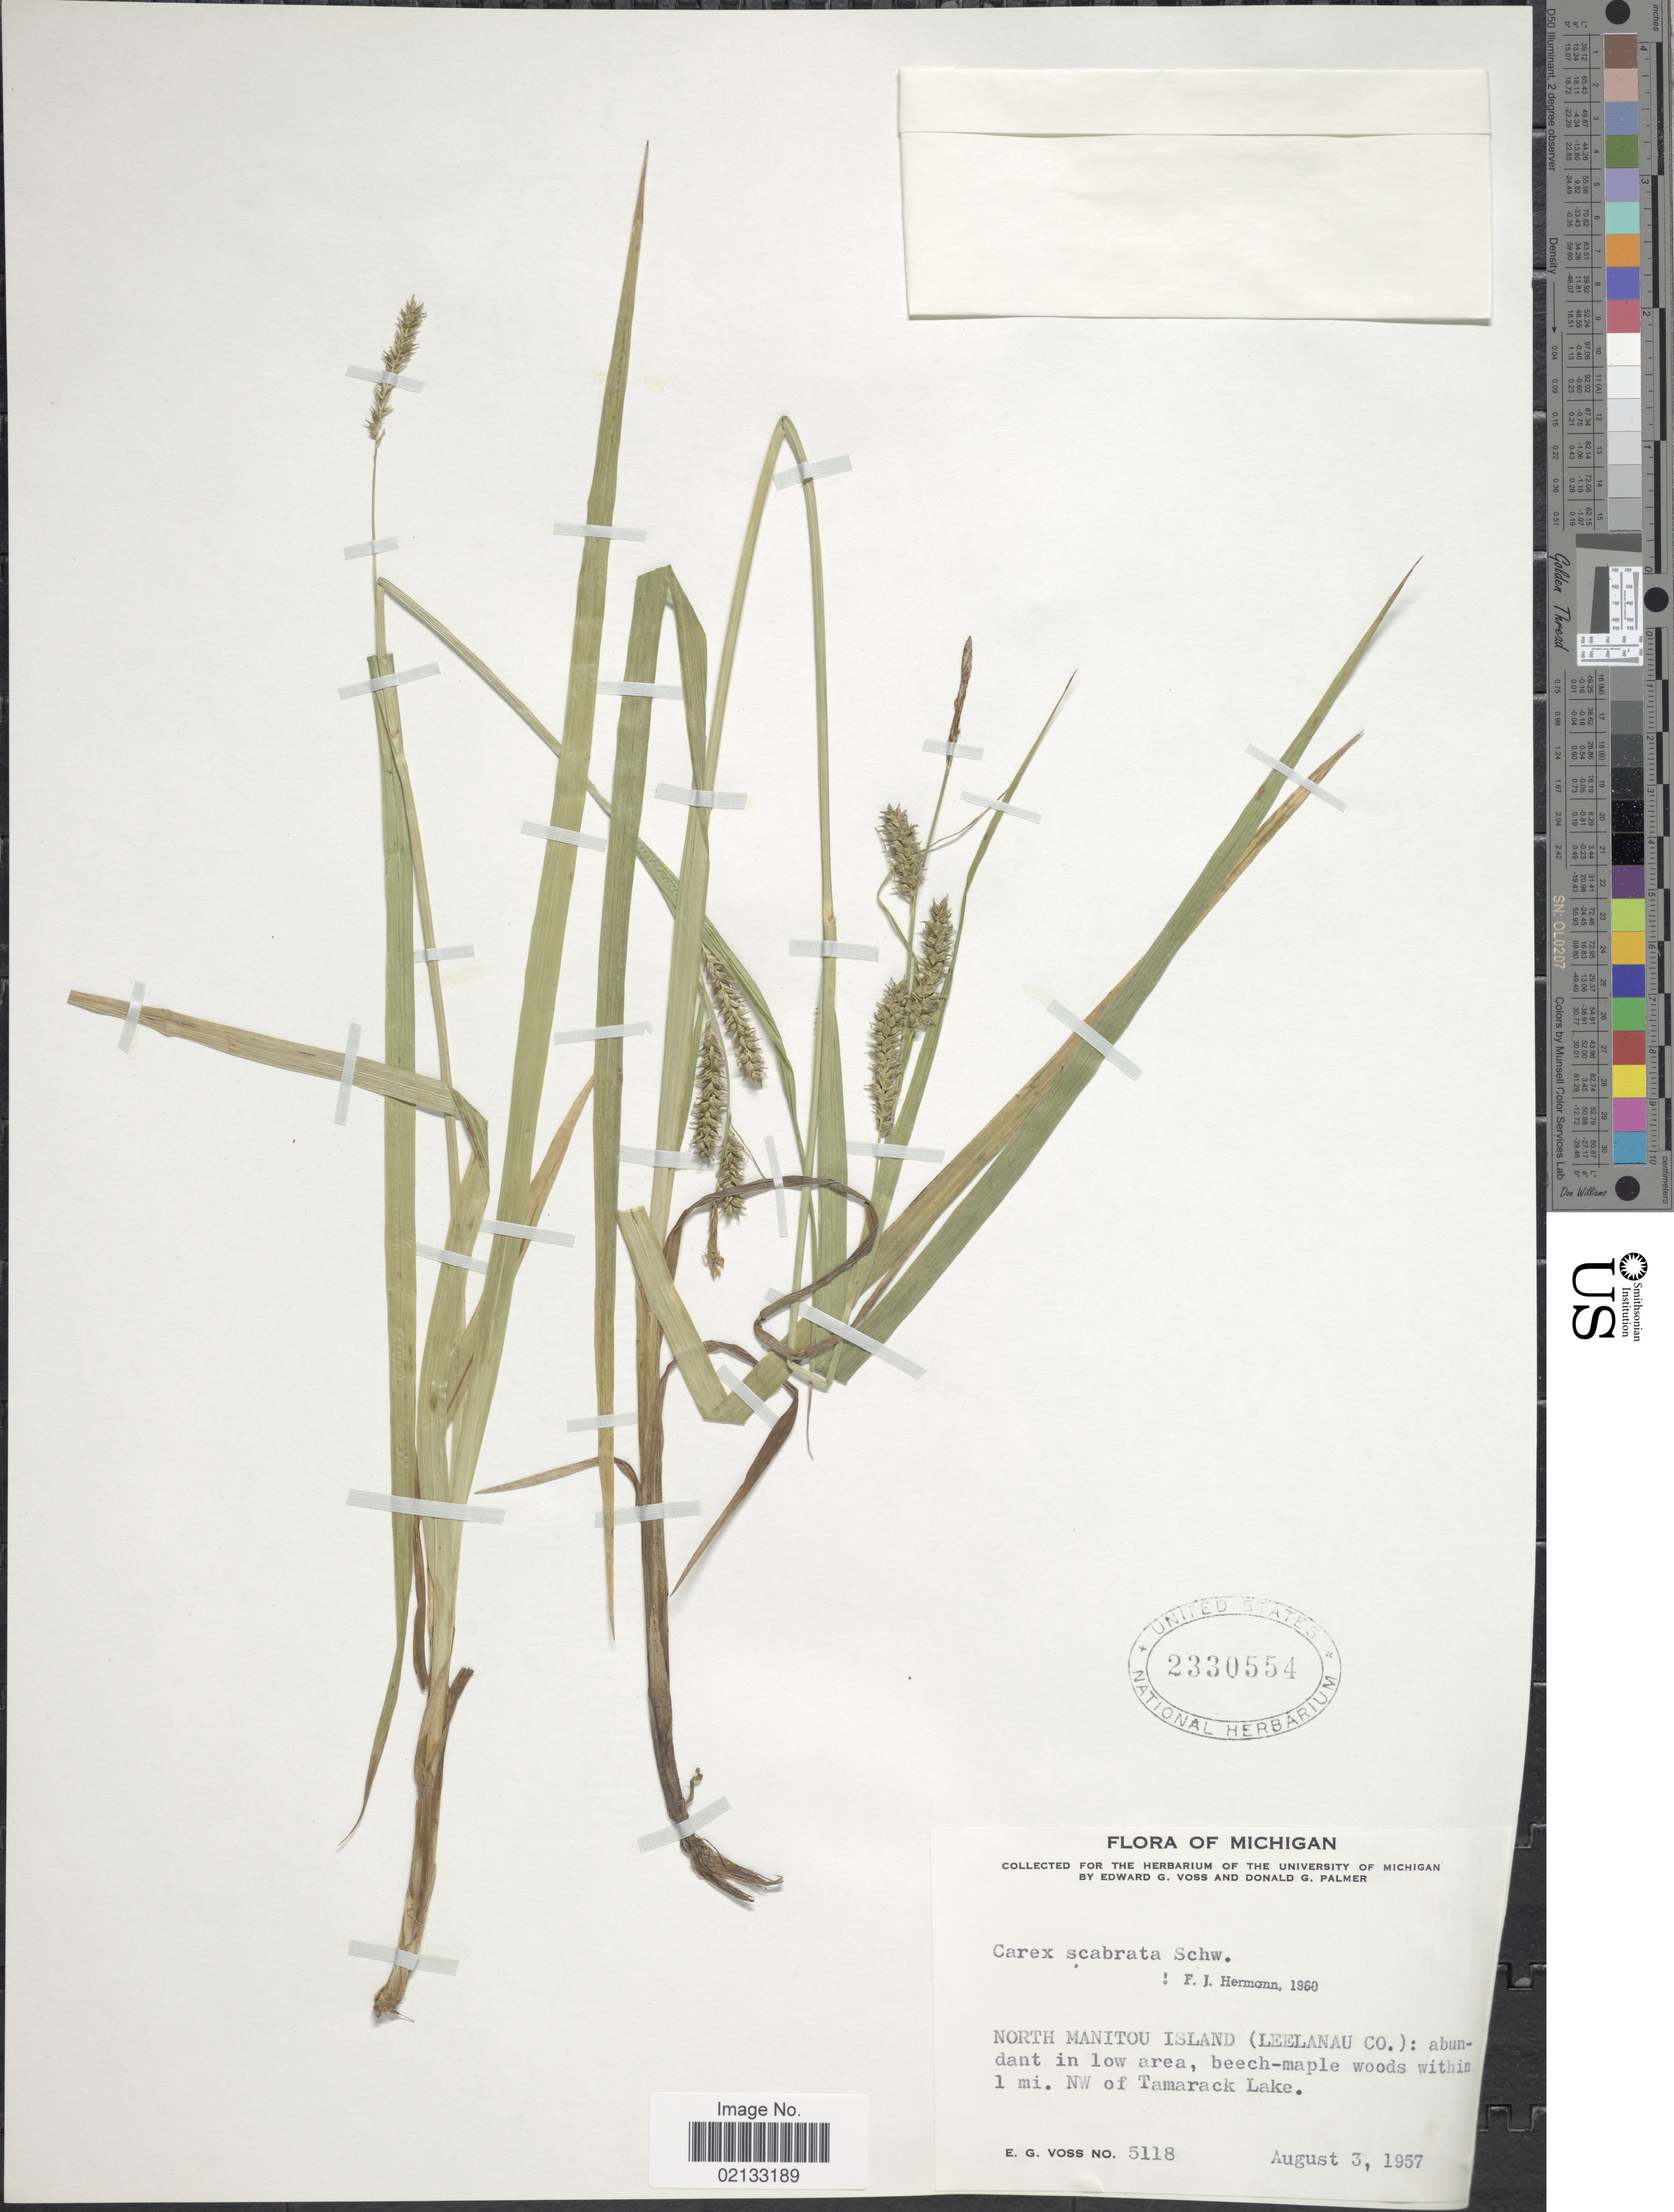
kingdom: Plantae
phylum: Tracheophyta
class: Liliopsida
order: Poales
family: Cyperaceae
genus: Carex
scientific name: Carex scabrata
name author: Schwein.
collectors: E. G. Voss & D. Palmer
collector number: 5118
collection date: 1957-08-03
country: United States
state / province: Michigan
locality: North Manitou Island (Leelanau Co.): in low area, beech-maple woods within 1 mi. NW of Tamarack Lake.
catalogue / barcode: US 2330554